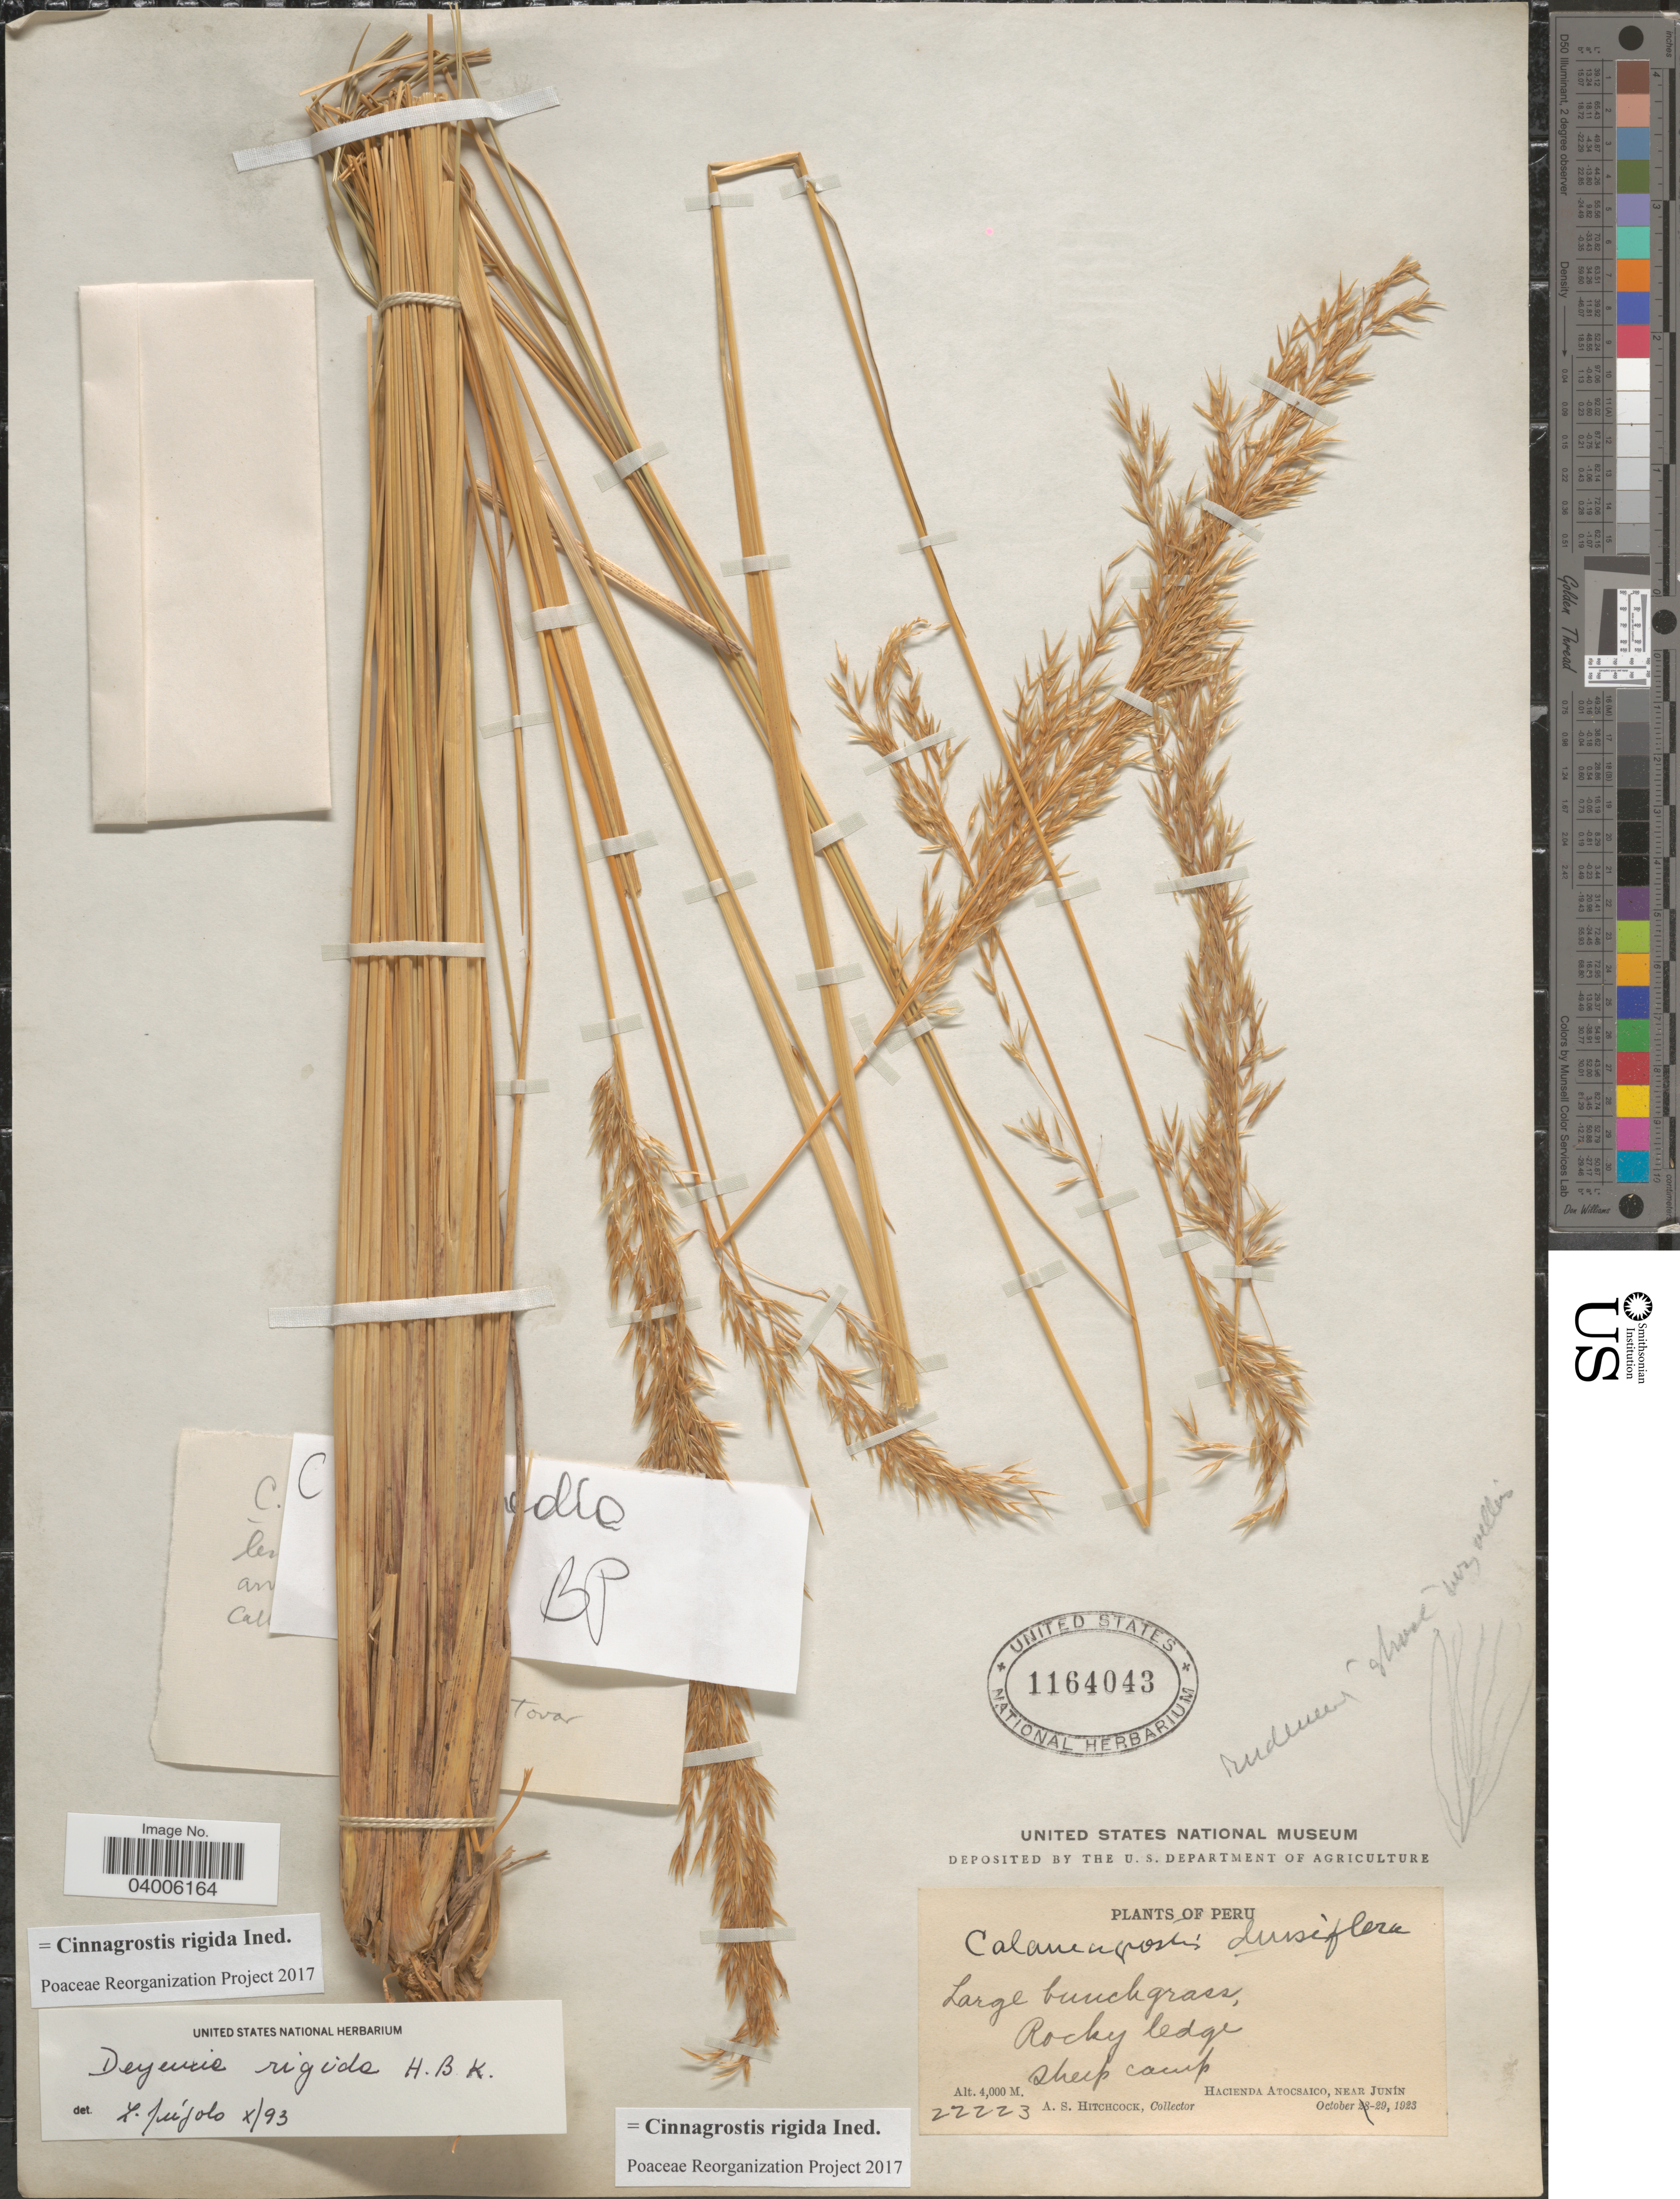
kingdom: Plantae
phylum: Tracheophyta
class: Liliopsida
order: Poales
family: Poaceae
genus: Cinnagrostis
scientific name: Cinnagrostis rigida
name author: (Kunth) P.M. Peterson et al.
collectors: A. S. Hitchcock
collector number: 22223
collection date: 1923-10-29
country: Peru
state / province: Junín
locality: Rocky ledge, sheep camp. Hacienda Atocsaico, near Junín.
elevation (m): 4000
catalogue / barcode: US 1164043